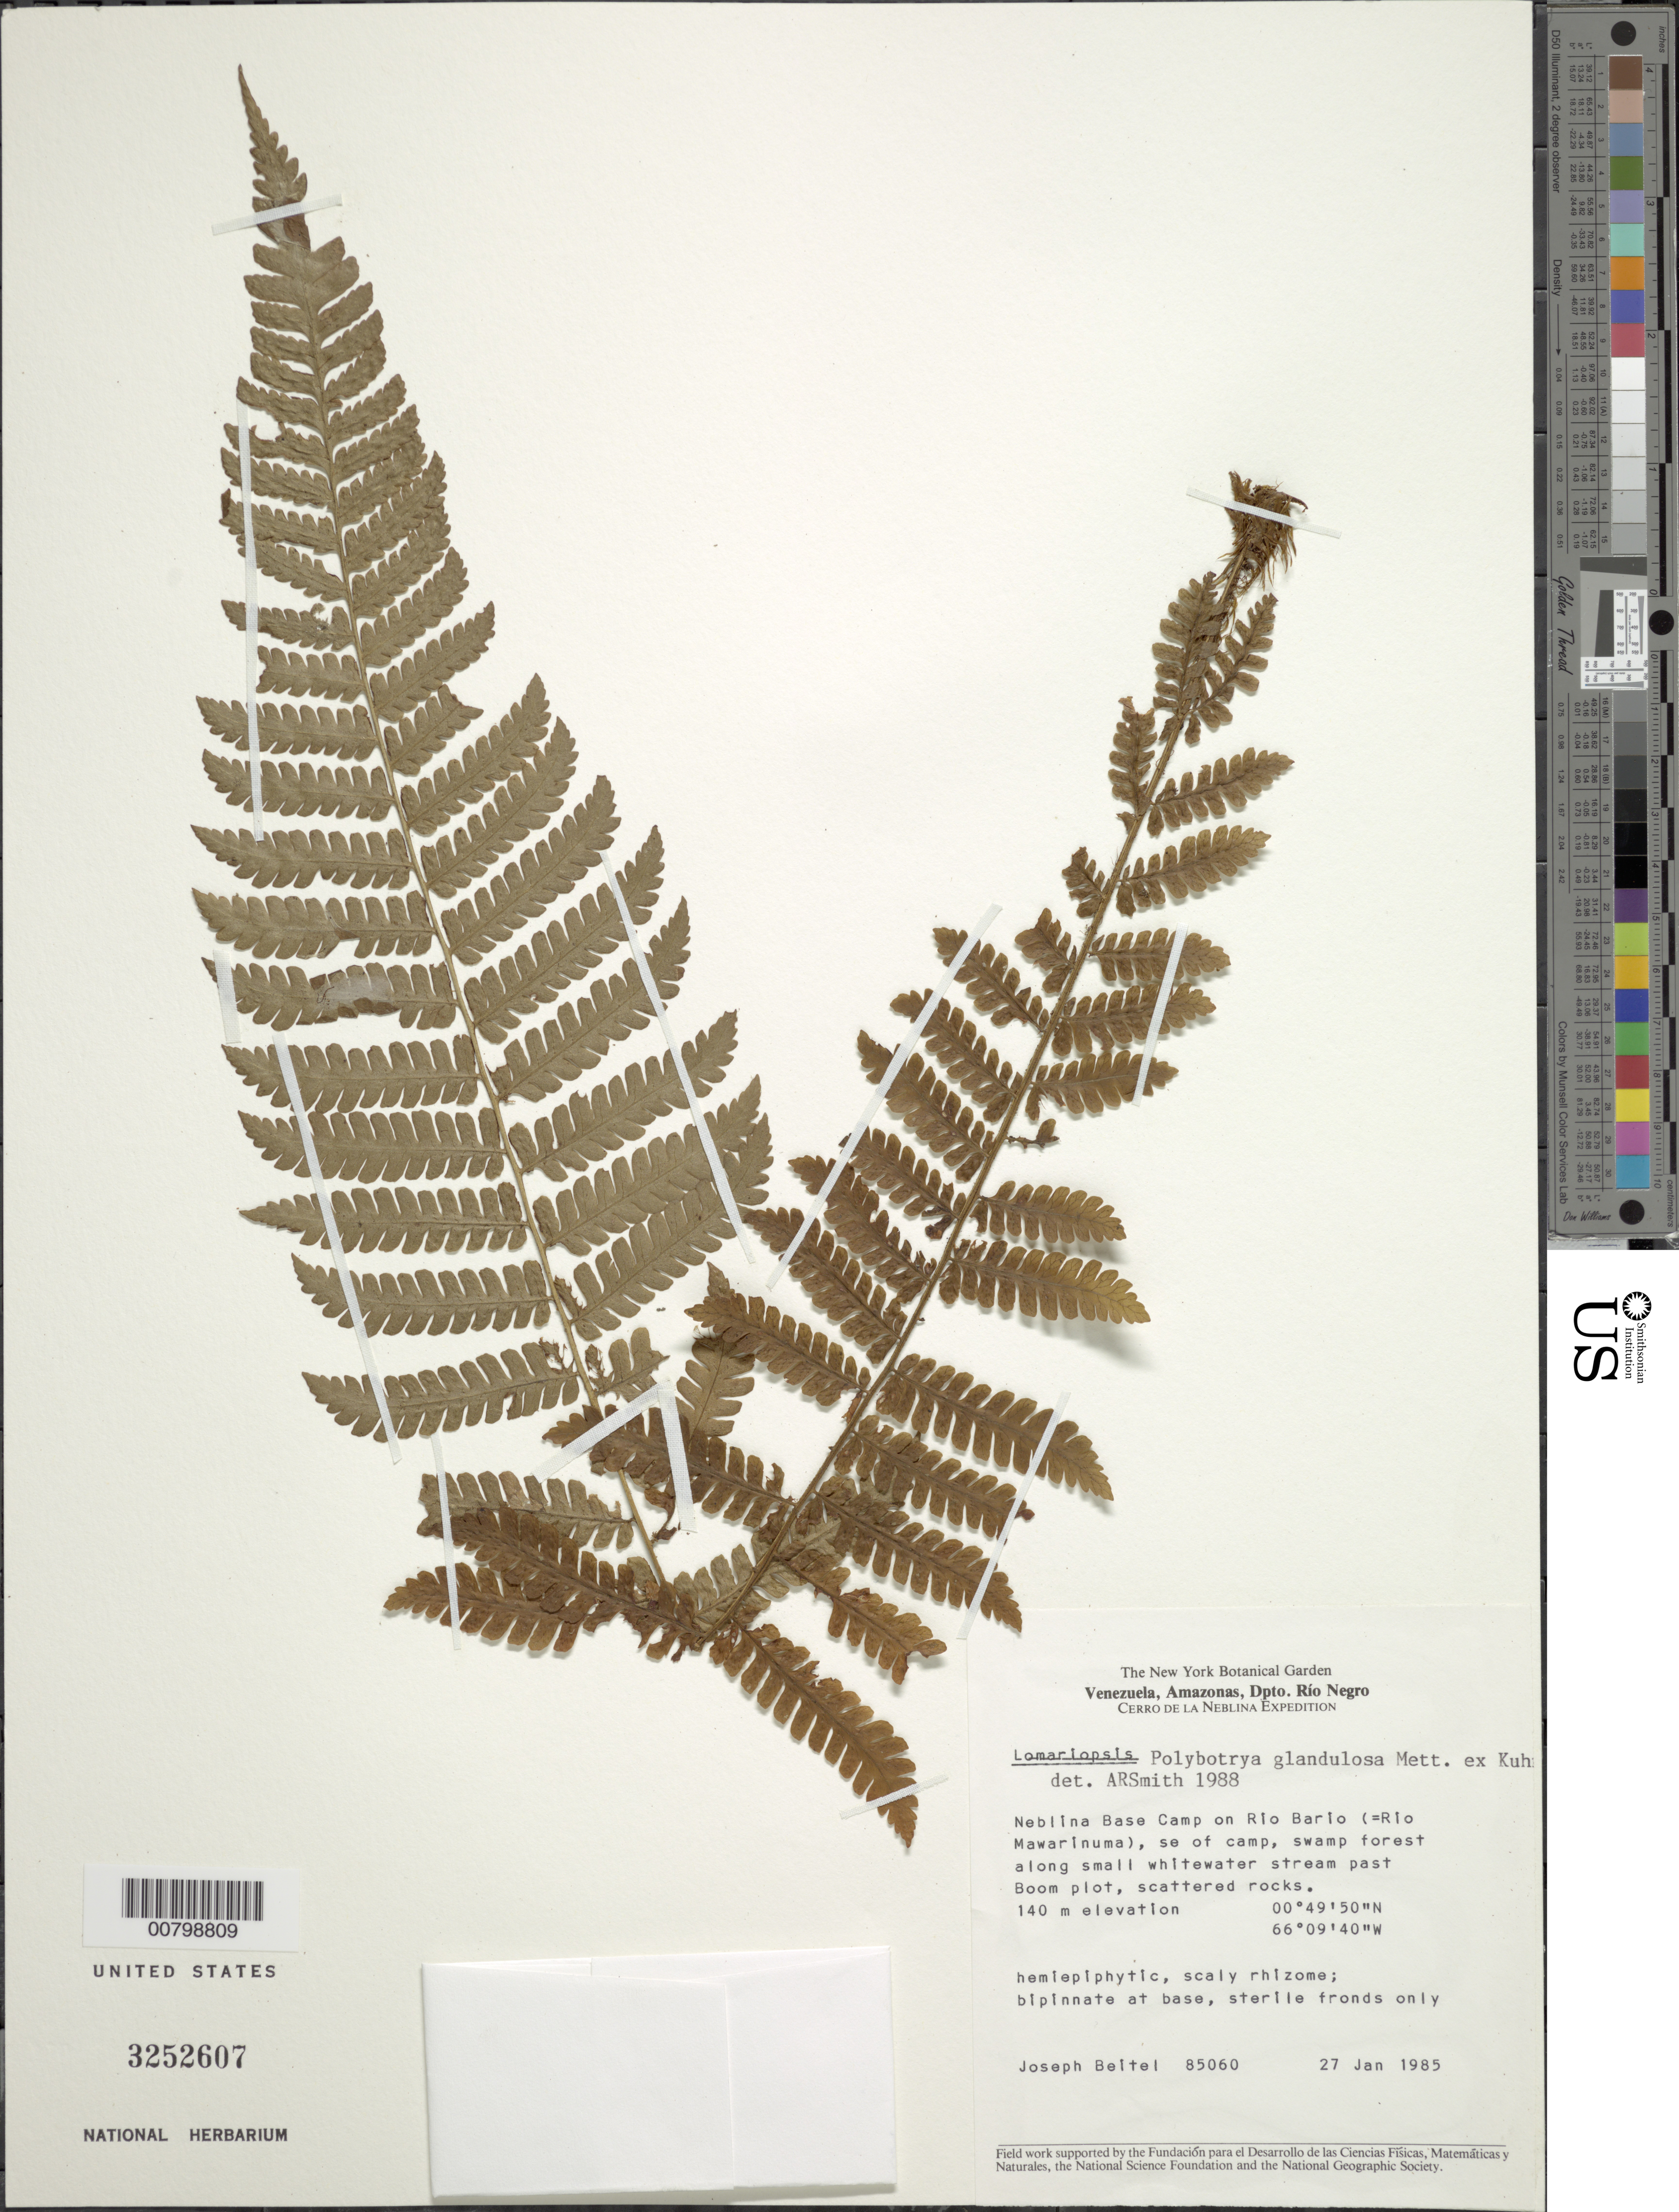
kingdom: Plantae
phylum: Tracheophyta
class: Polypodiopsida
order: Polypodiales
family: Dryopteridaceae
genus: Polybotrya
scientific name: Polybotrya glandulosa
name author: Mett.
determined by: Smith, Alan R., (UC)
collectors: J. M. Beitel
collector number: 85060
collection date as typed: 27-Jan-85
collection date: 1985-01-27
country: Venezuela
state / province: Amazonas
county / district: Río Negro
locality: Neblina Base Camp on Río Barío (= Río Mawarinuma), SE of camp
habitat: Swamp forest along small whitewater stream, scattered rocks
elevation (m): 140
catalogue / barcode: US 3252607